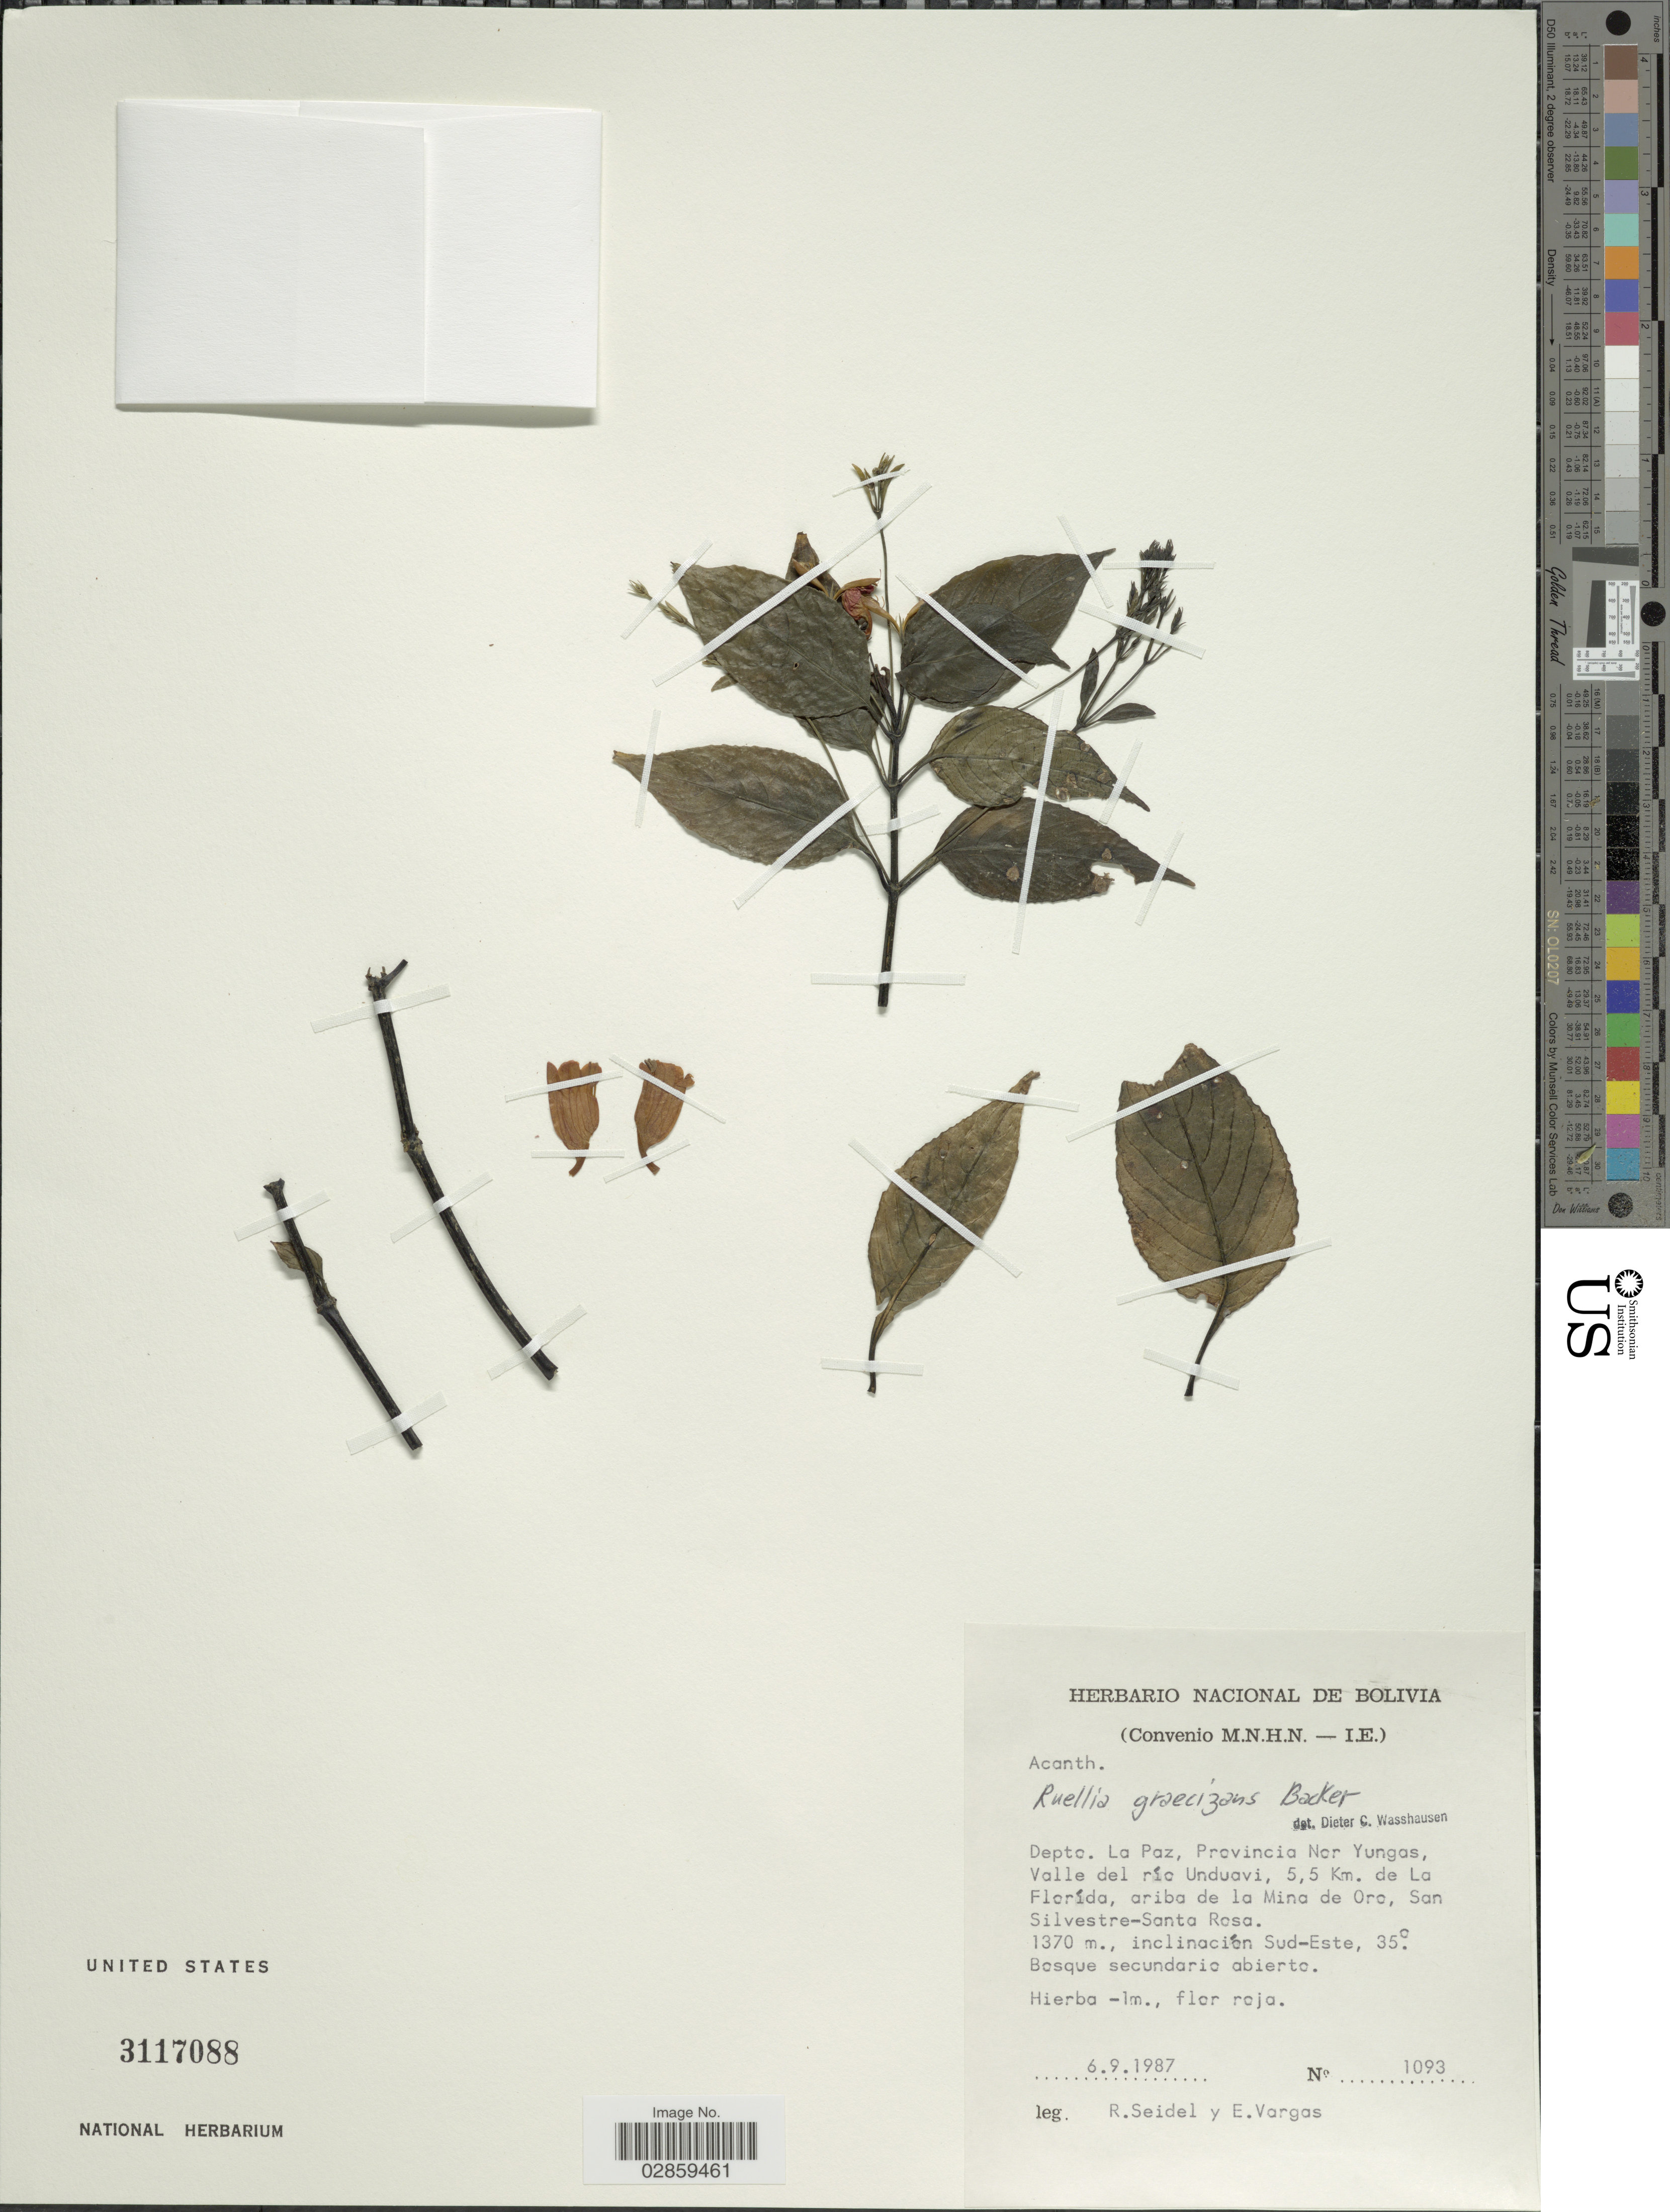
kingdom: Plantae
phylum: Tracheophyta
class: Magnoliopsida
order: Lamiales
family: Acanthaceae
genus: Ruellia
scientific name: Ruellia brevifolia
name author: (Pohl) C. Ezcurra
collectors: R. Seidel & E. Vargas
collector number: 1093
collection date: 1987-09-06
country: Bolivia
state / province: La Paz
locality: Depto. La Paz, Provincia Nor Yungas, Valle del río Unduavi, 5.5 Km. de La Florída, ariba de la Mina de Oro, San Silvestre-Santa Rosa. inclinación Sud-Este, 35°.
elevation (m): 1370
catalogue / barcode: US 3117088